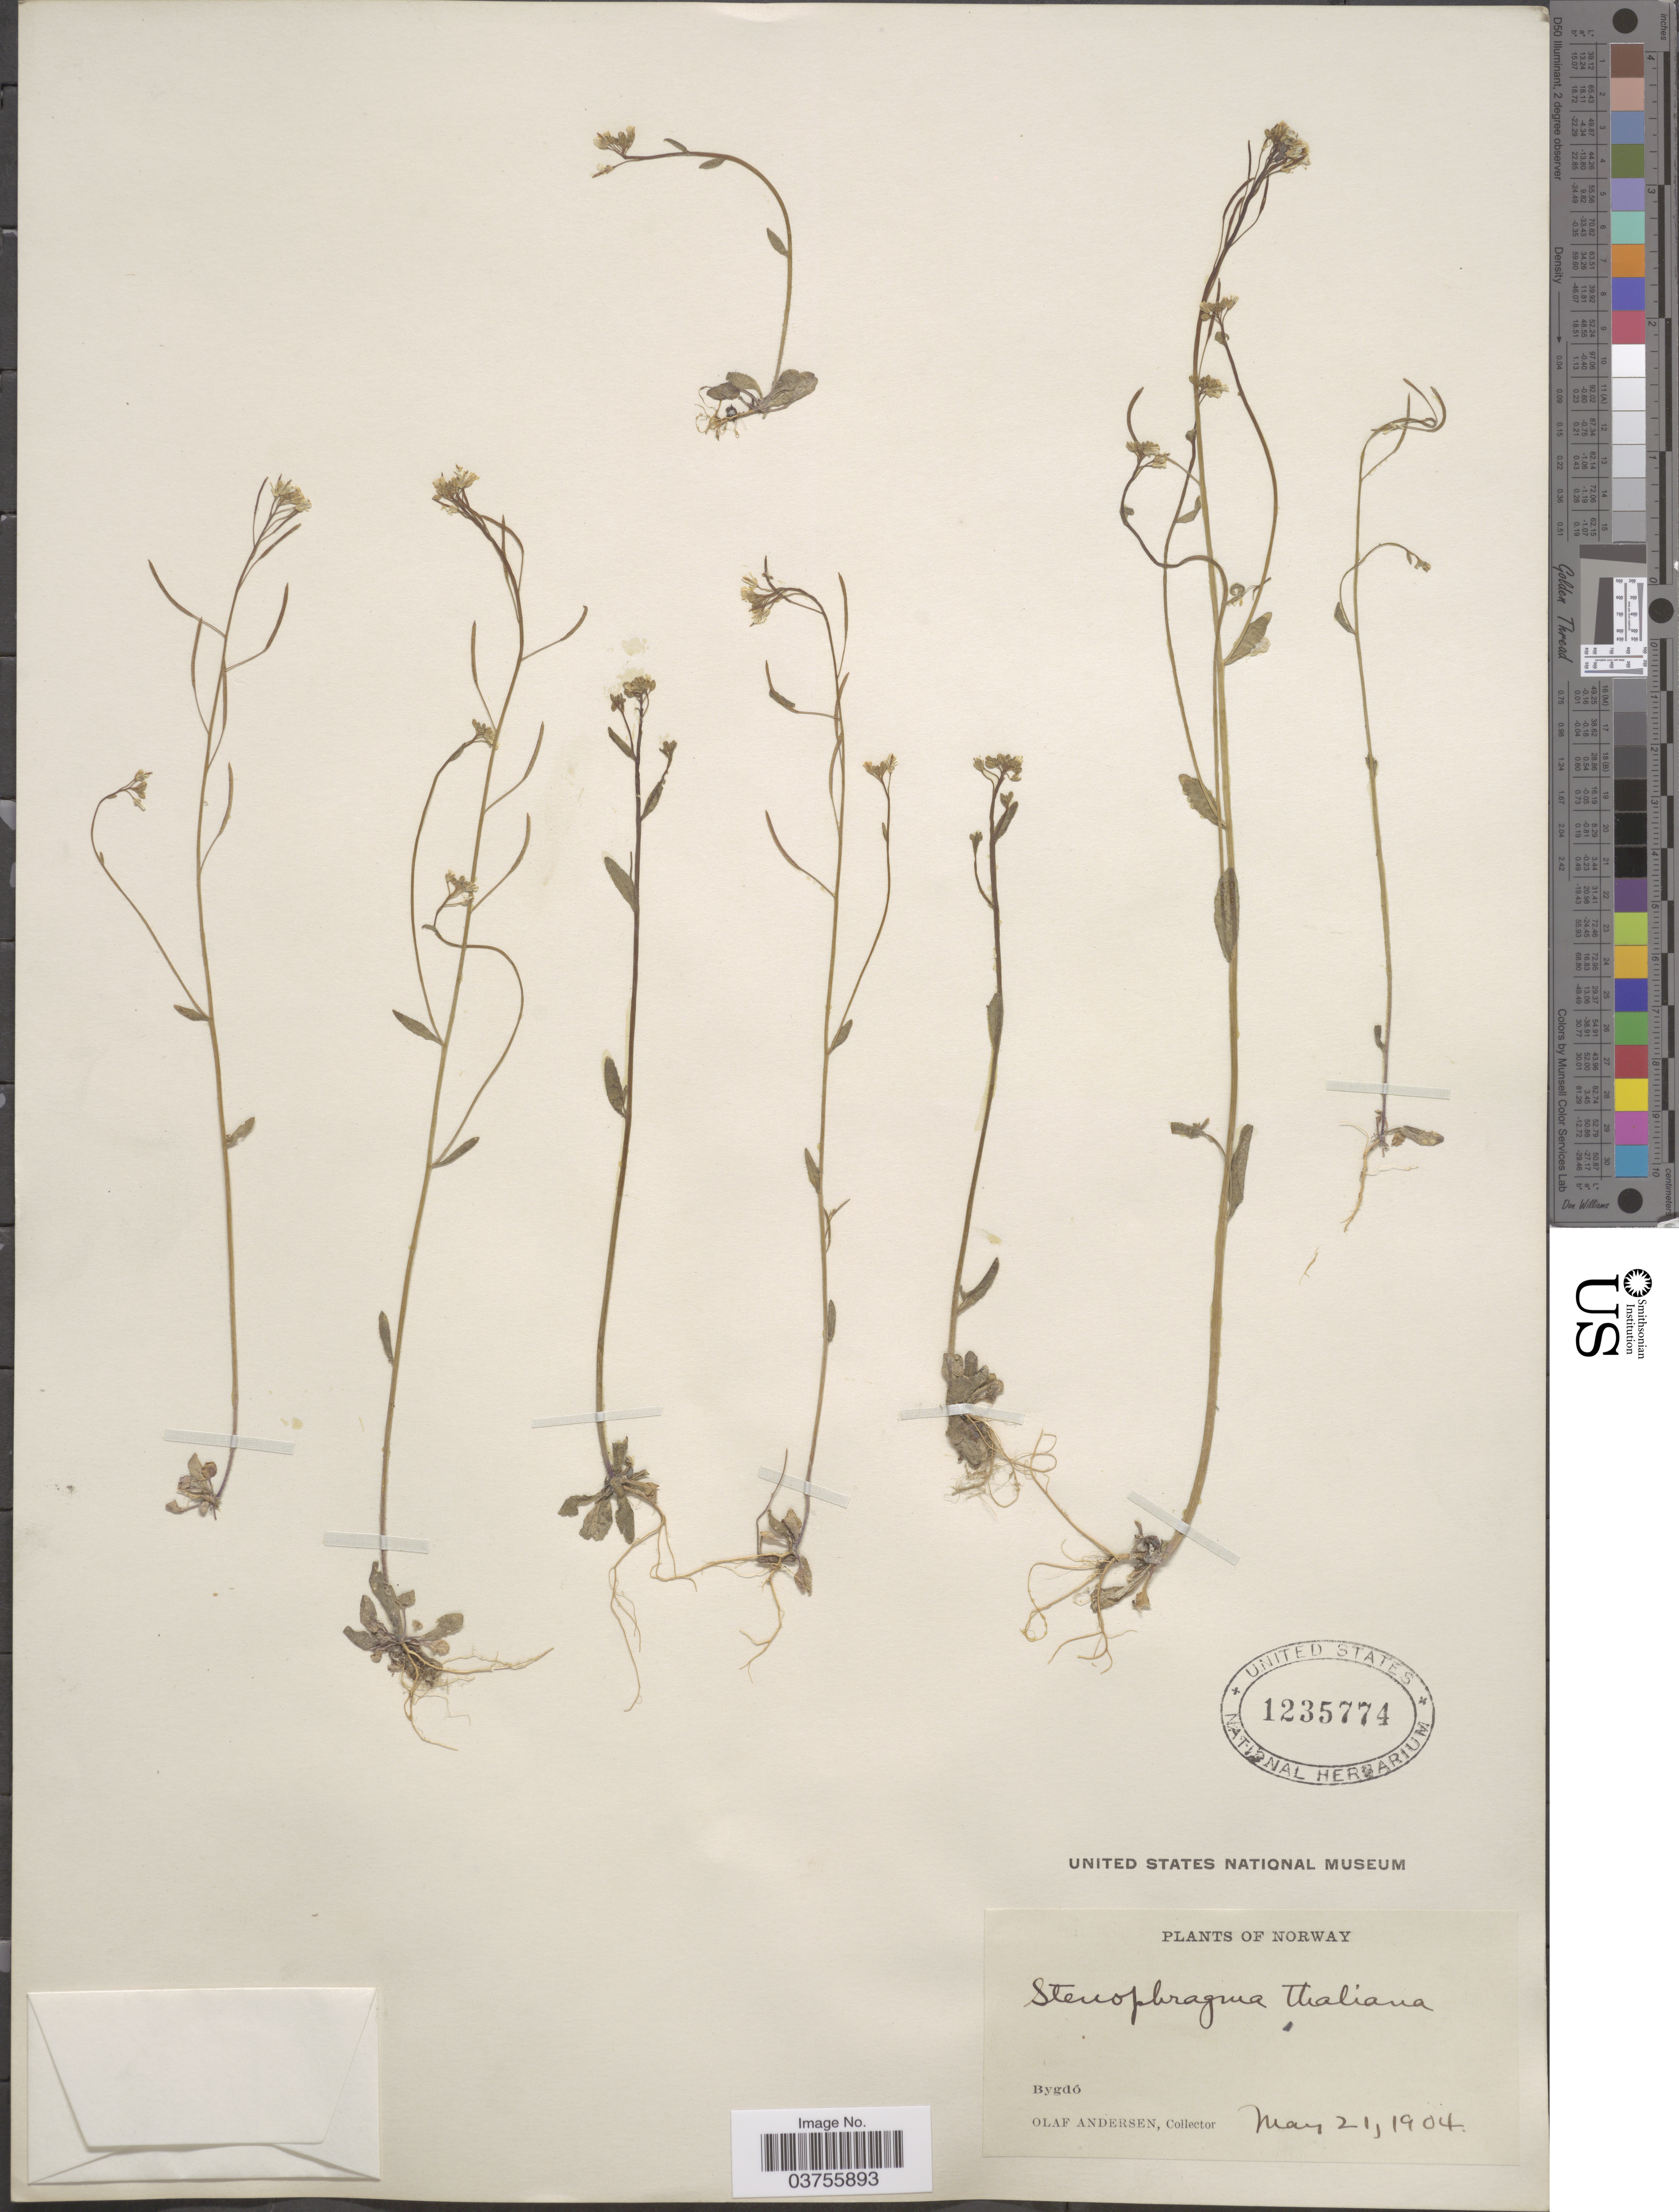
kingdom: Plantae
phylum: Tracheophyta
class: Magnoliopsida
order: Brassicales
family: Brassicaceae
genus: Arabidopsis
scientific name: Arabidopsis thaliana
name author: (L.) Heynh.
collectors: O. Andersen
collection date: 1904-05-21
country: Norway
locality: Bygdó.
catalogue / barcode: US 1235774